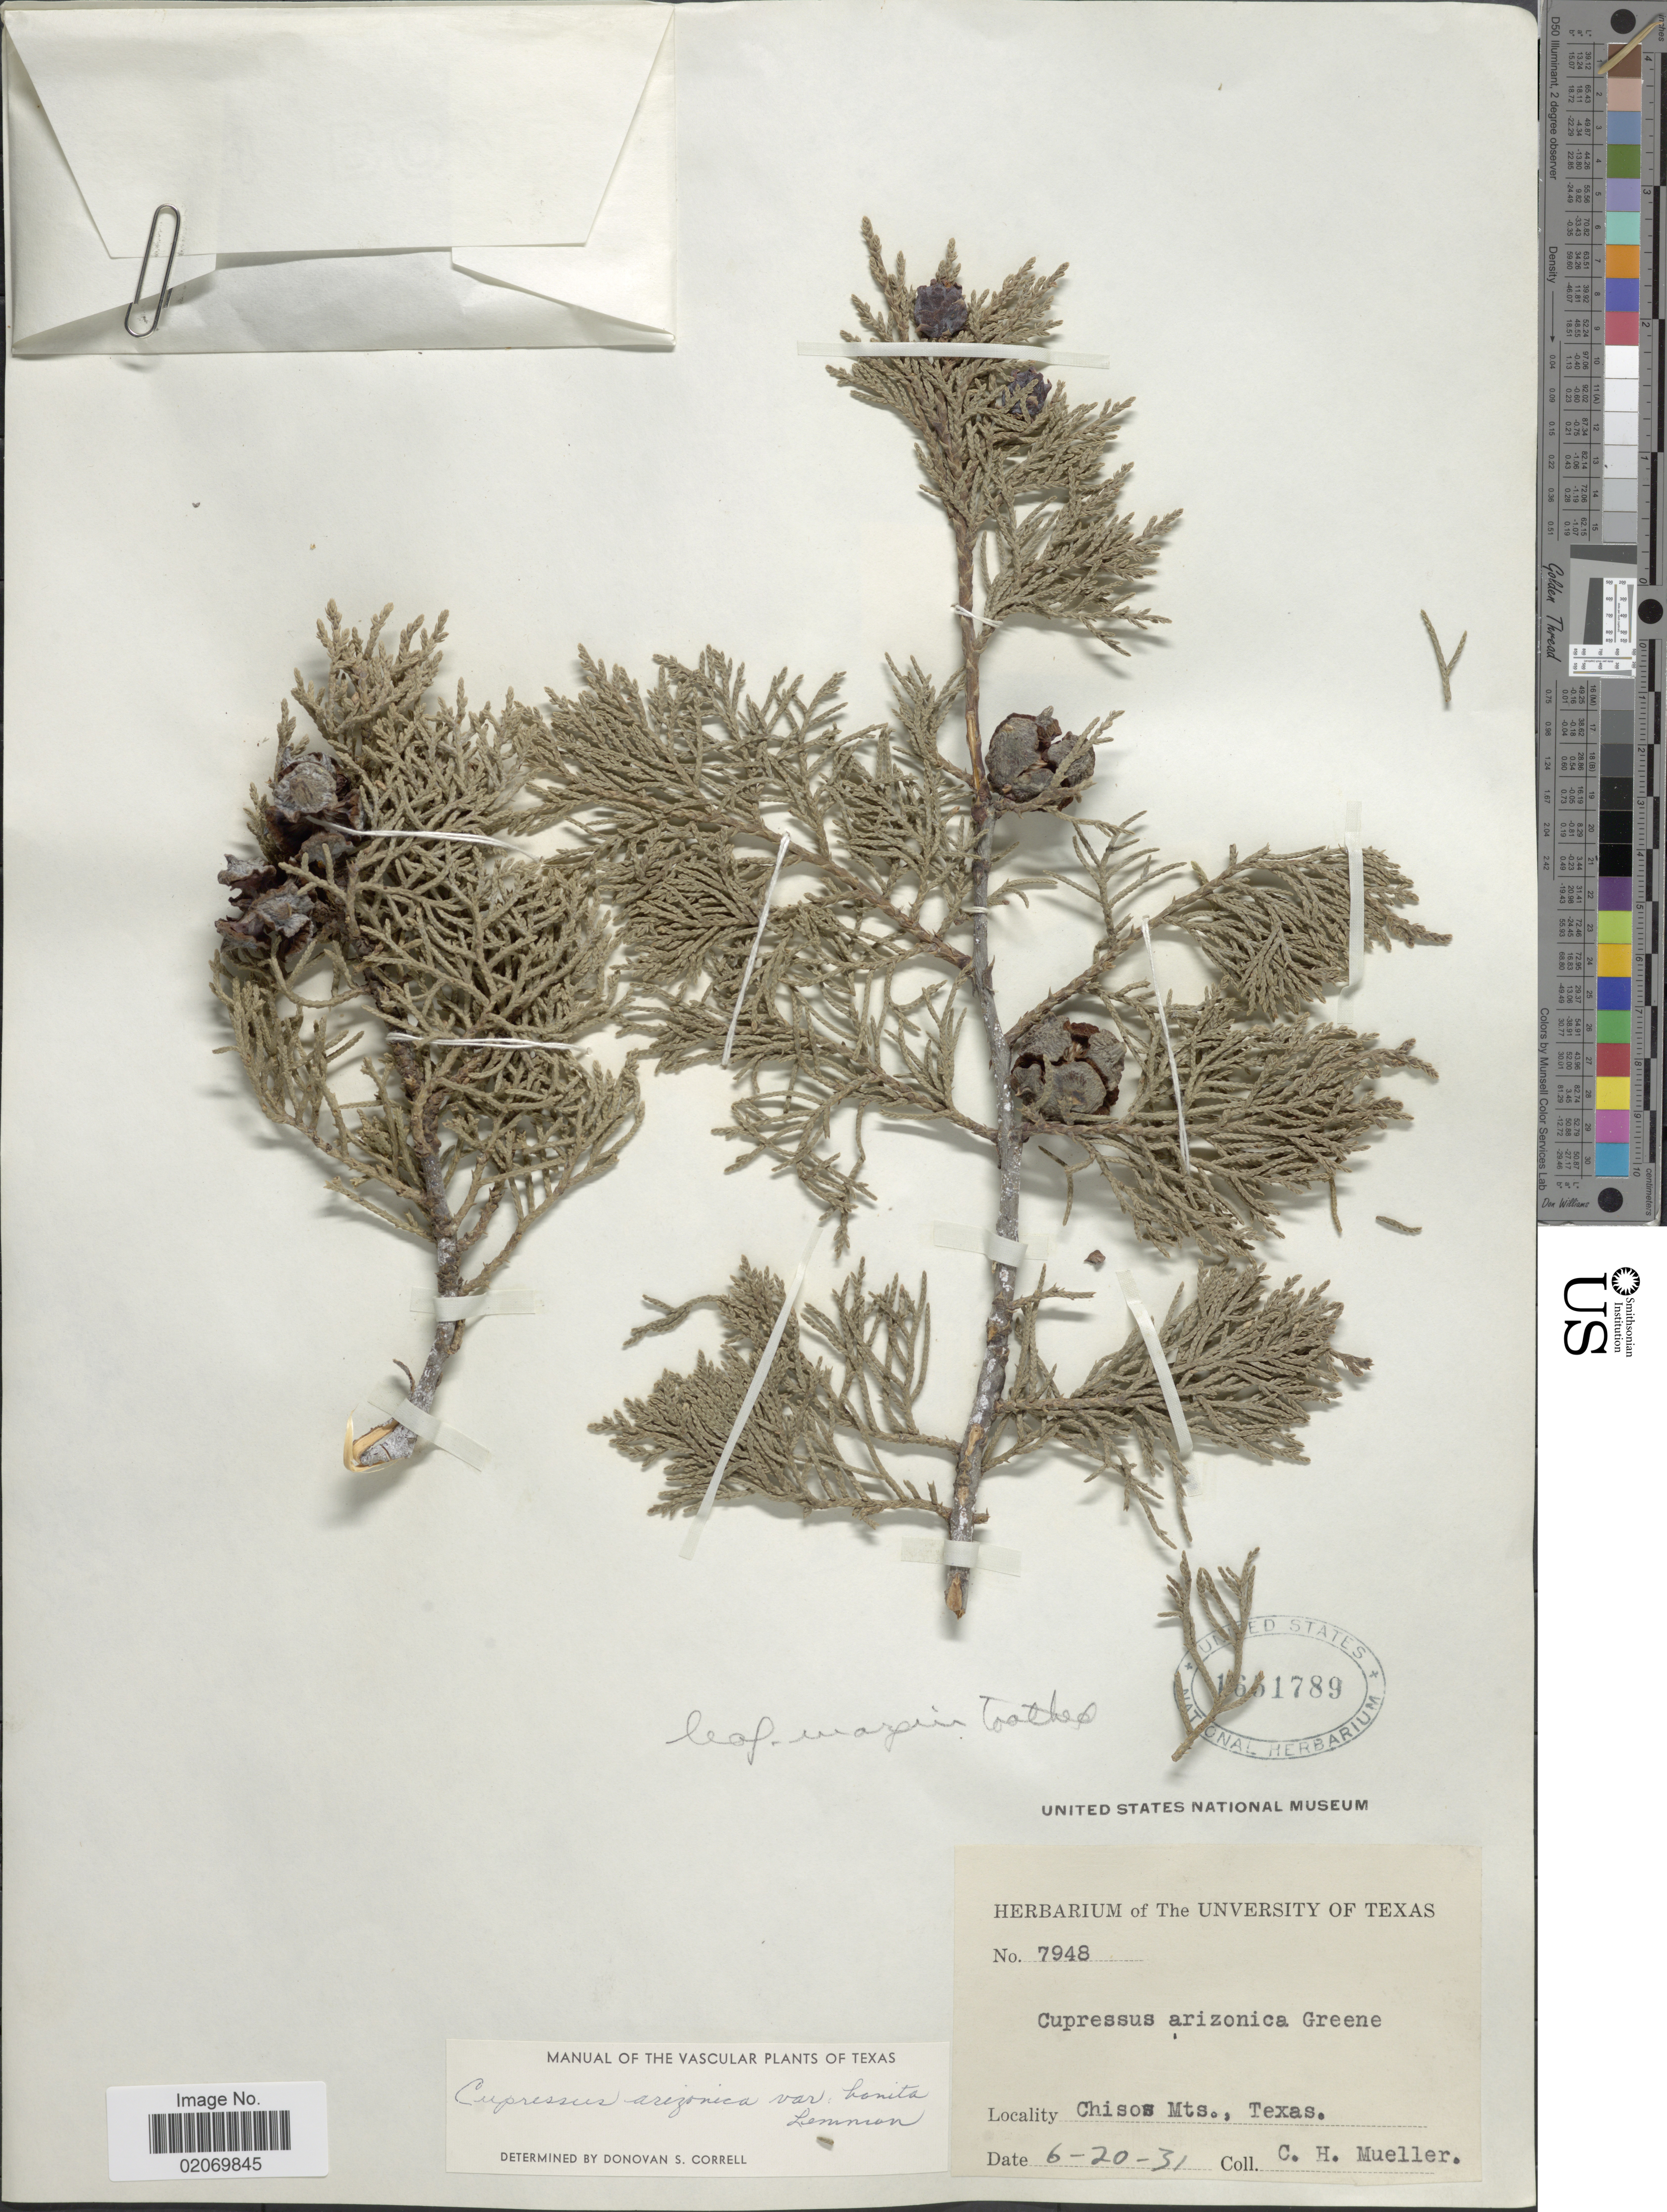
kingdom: Plantae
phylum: Tracheophyta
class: Pinopsida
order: Pinales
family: Cupressaceae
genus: Hesperocyparis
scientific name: Hesperocyparis arizonica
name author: (Greene) Bartel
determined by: (US) Smithsonian Institution - National Museum of Natural History - Department of Botany (UNITED STATES)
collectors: C. H. Mueller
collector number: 7948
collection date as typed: Transcribed d/m/y: 20/6/31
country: United States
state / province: Texas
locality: Chisos Mts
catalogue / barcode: US 1651789